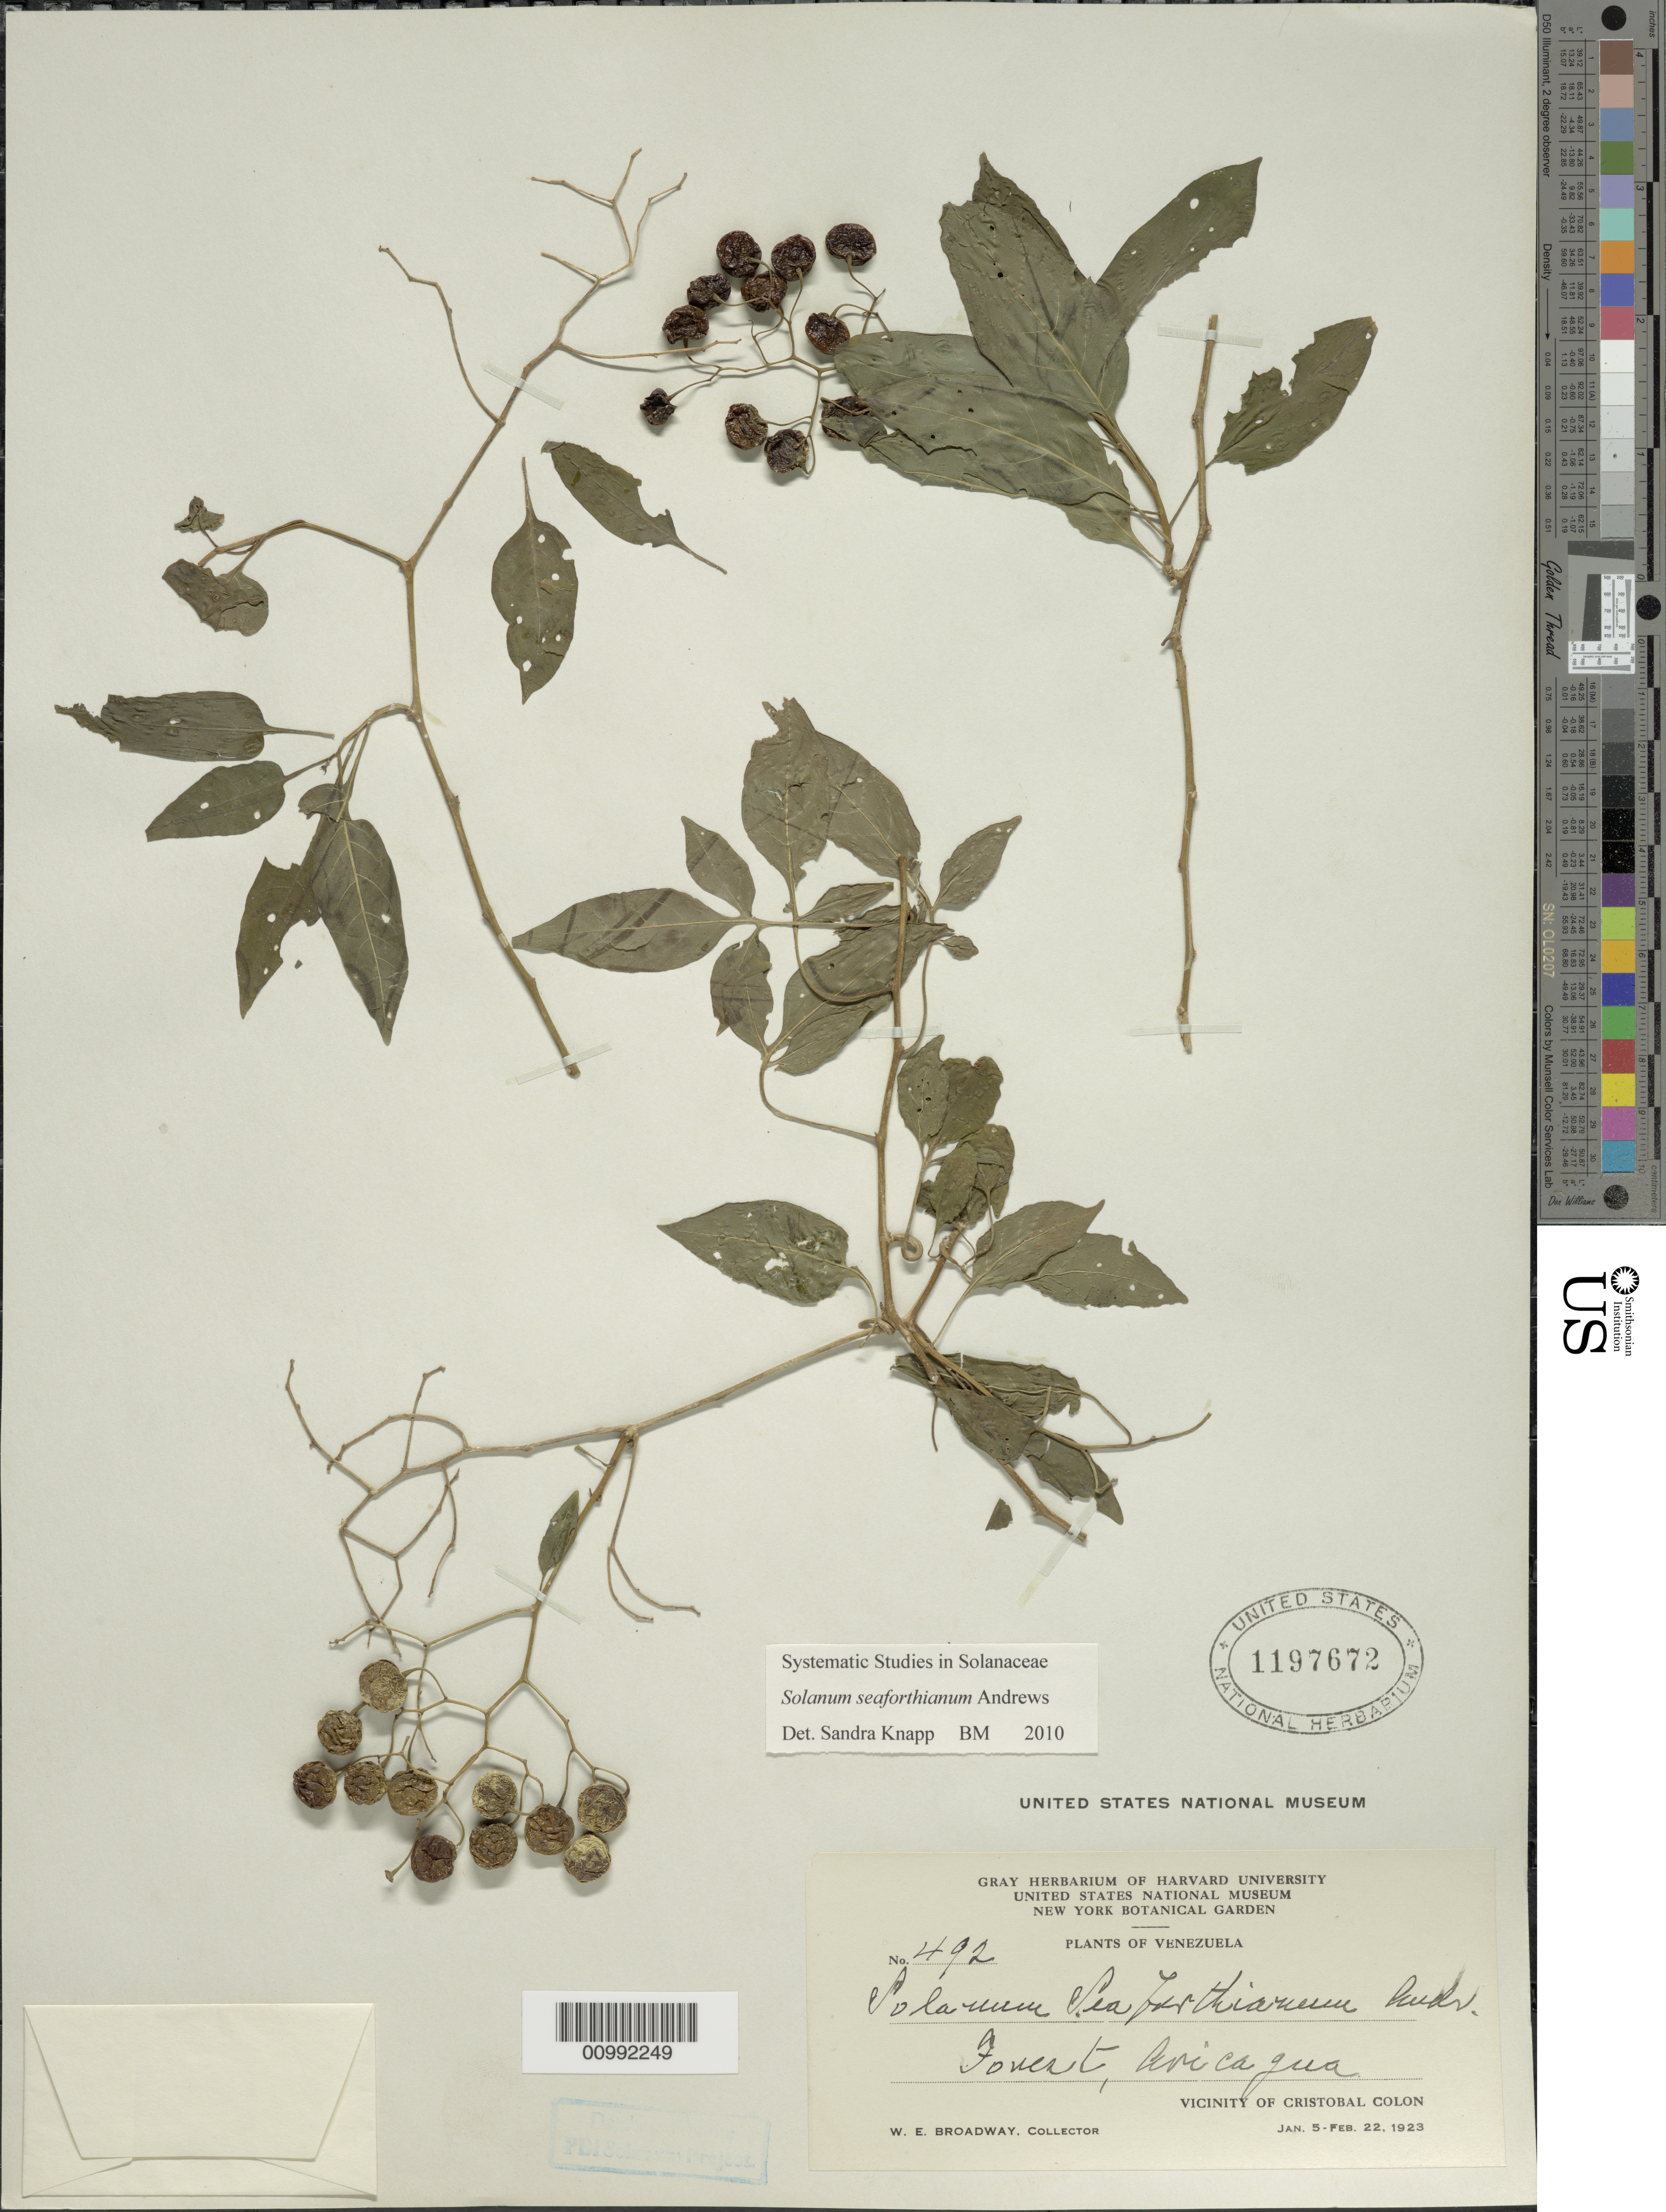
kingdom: Plantae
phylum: Tracheophyta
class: Magnoliopsida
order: Solanales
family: Solanaceae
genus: Solanum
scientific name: Solanum seaforthianum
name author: Andrews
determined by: Knapp, S. D.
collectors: W. E. Broadway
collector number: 492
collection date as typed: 5 Jan 1923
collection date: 1923-01-05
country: Venezuela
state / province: Mérida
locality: vicinity of Cristobal Colon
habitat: forest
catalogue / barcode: US 1197672